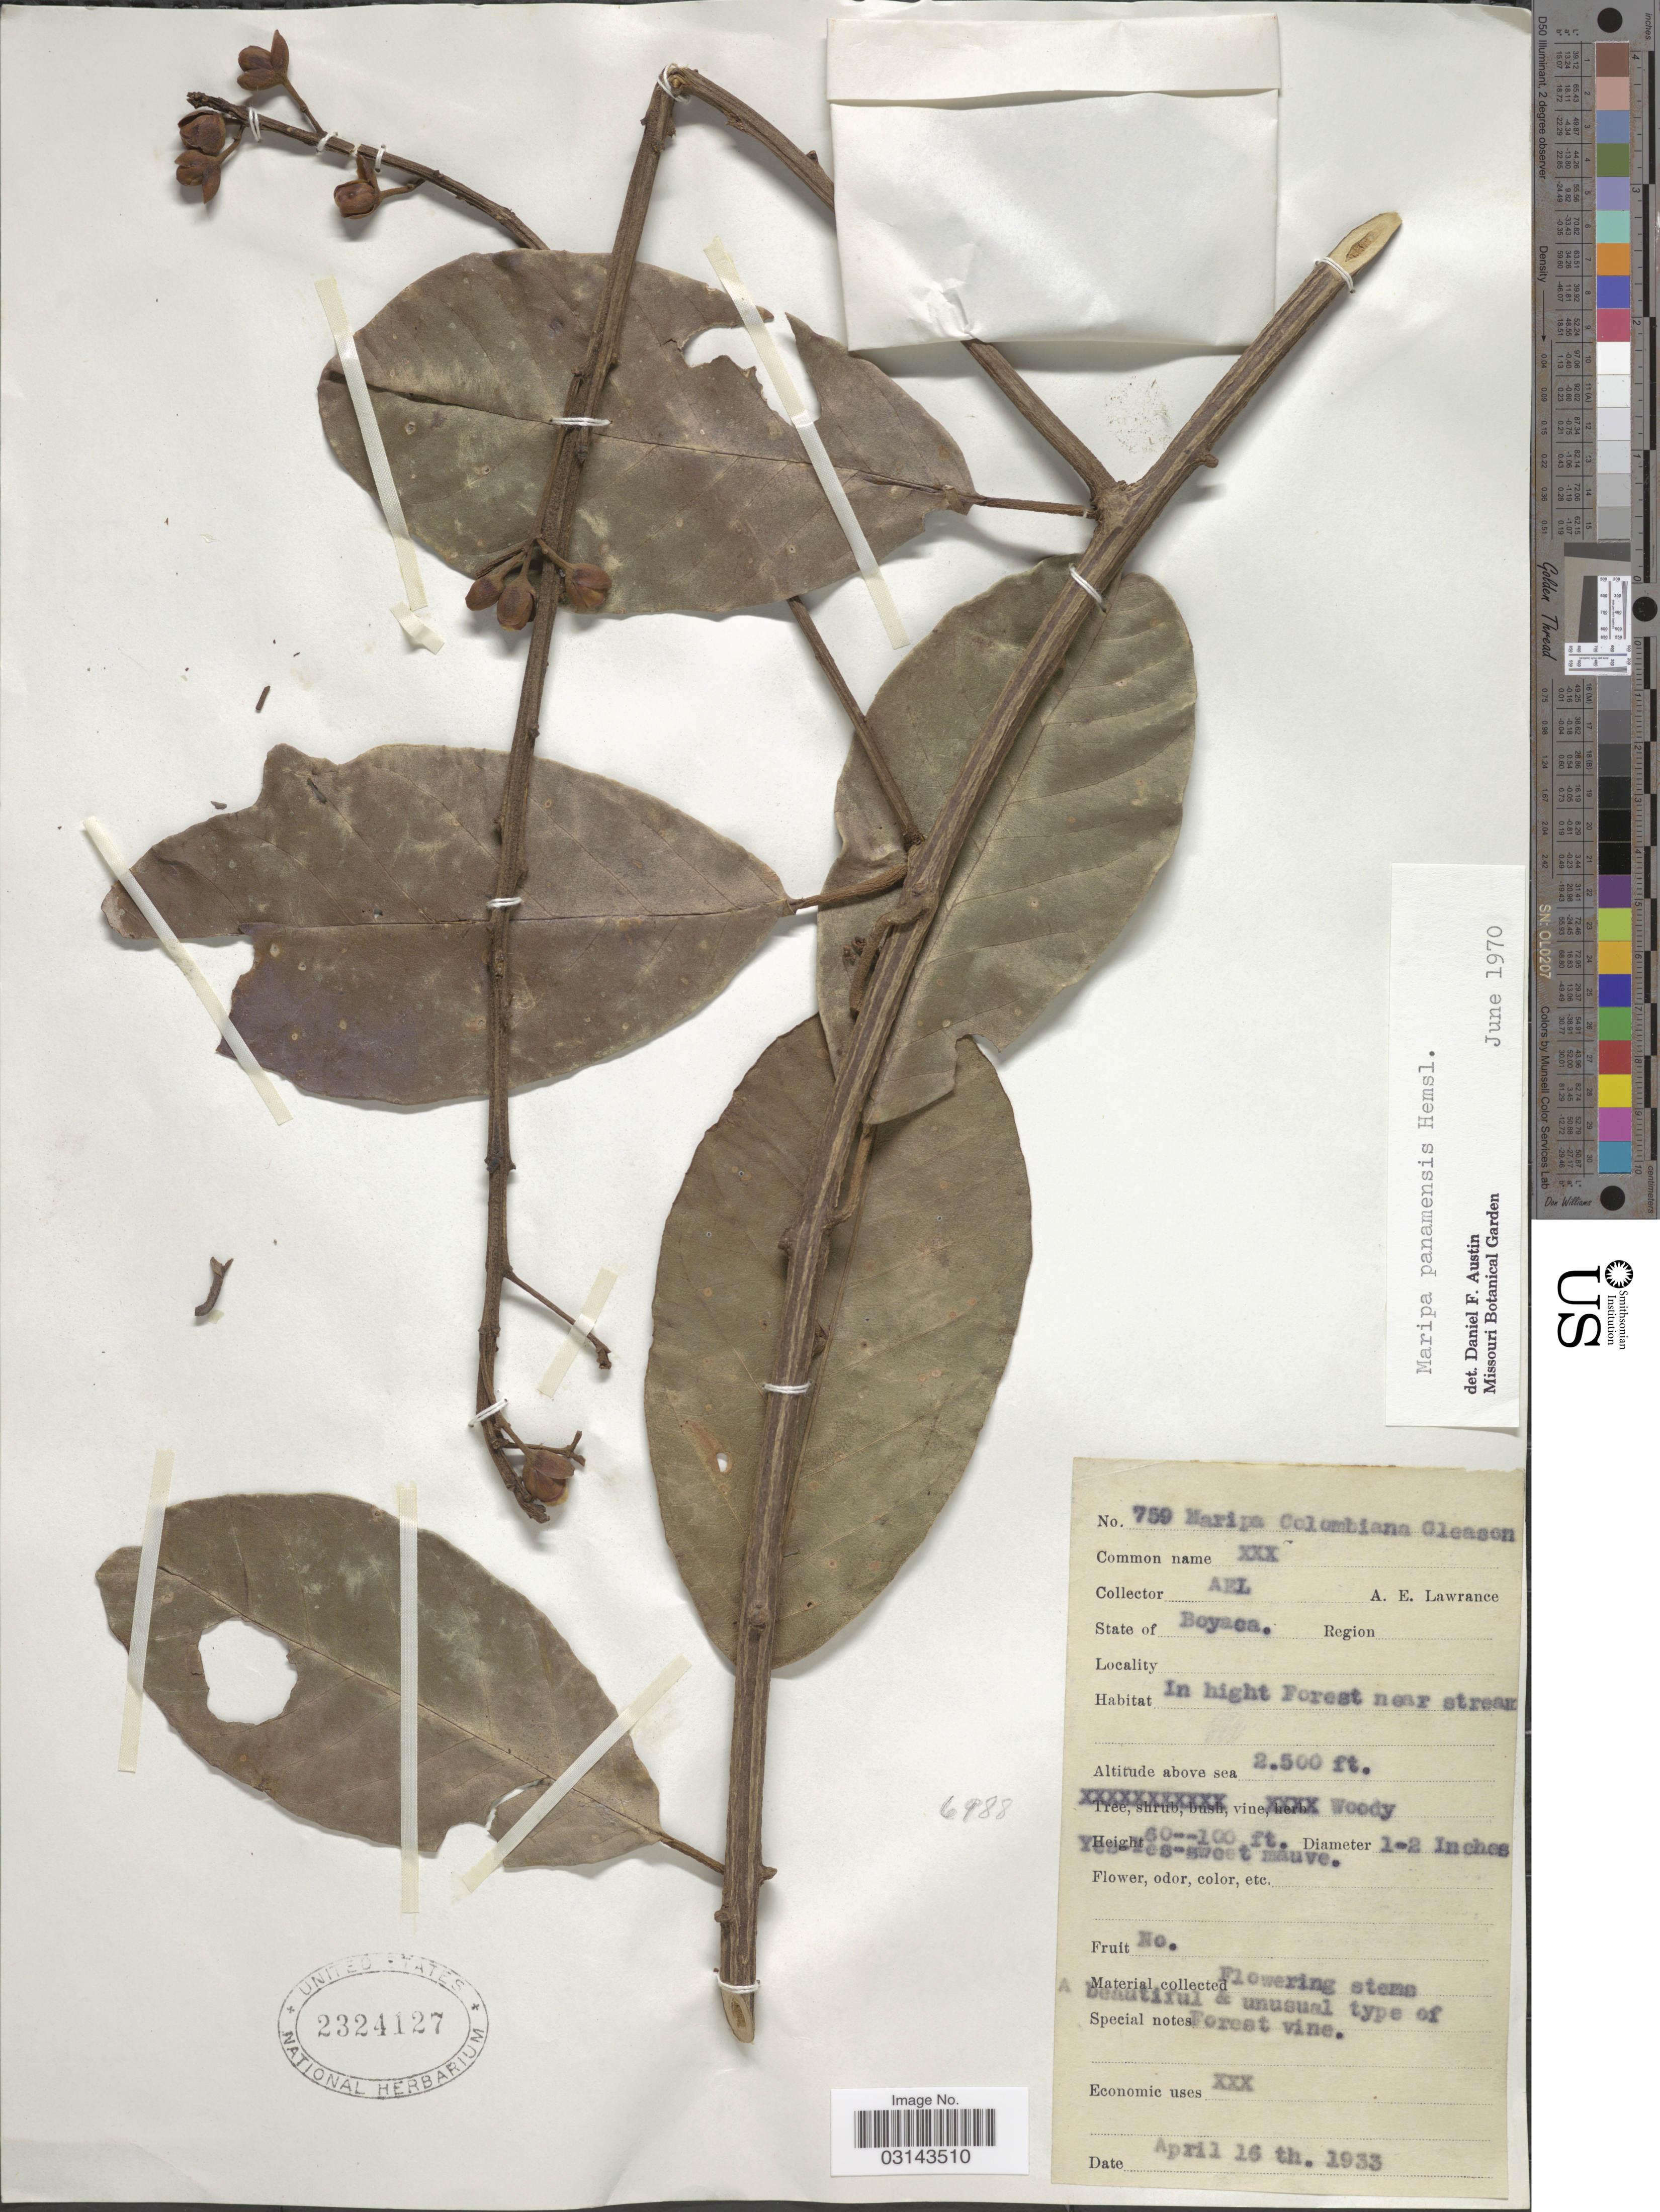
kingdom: Plantae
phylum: Tracheophyta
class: Magnoliopsida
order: Solanales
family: Convolvulaceae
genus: Maripa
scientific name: Maripa panamensis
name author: Hemsl.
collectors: A. Lawrance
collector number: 759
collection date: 1933-04-16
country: Colombia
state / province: Boyacá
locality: In hight Forest near stream.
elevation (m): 762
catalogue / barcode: US 2324127